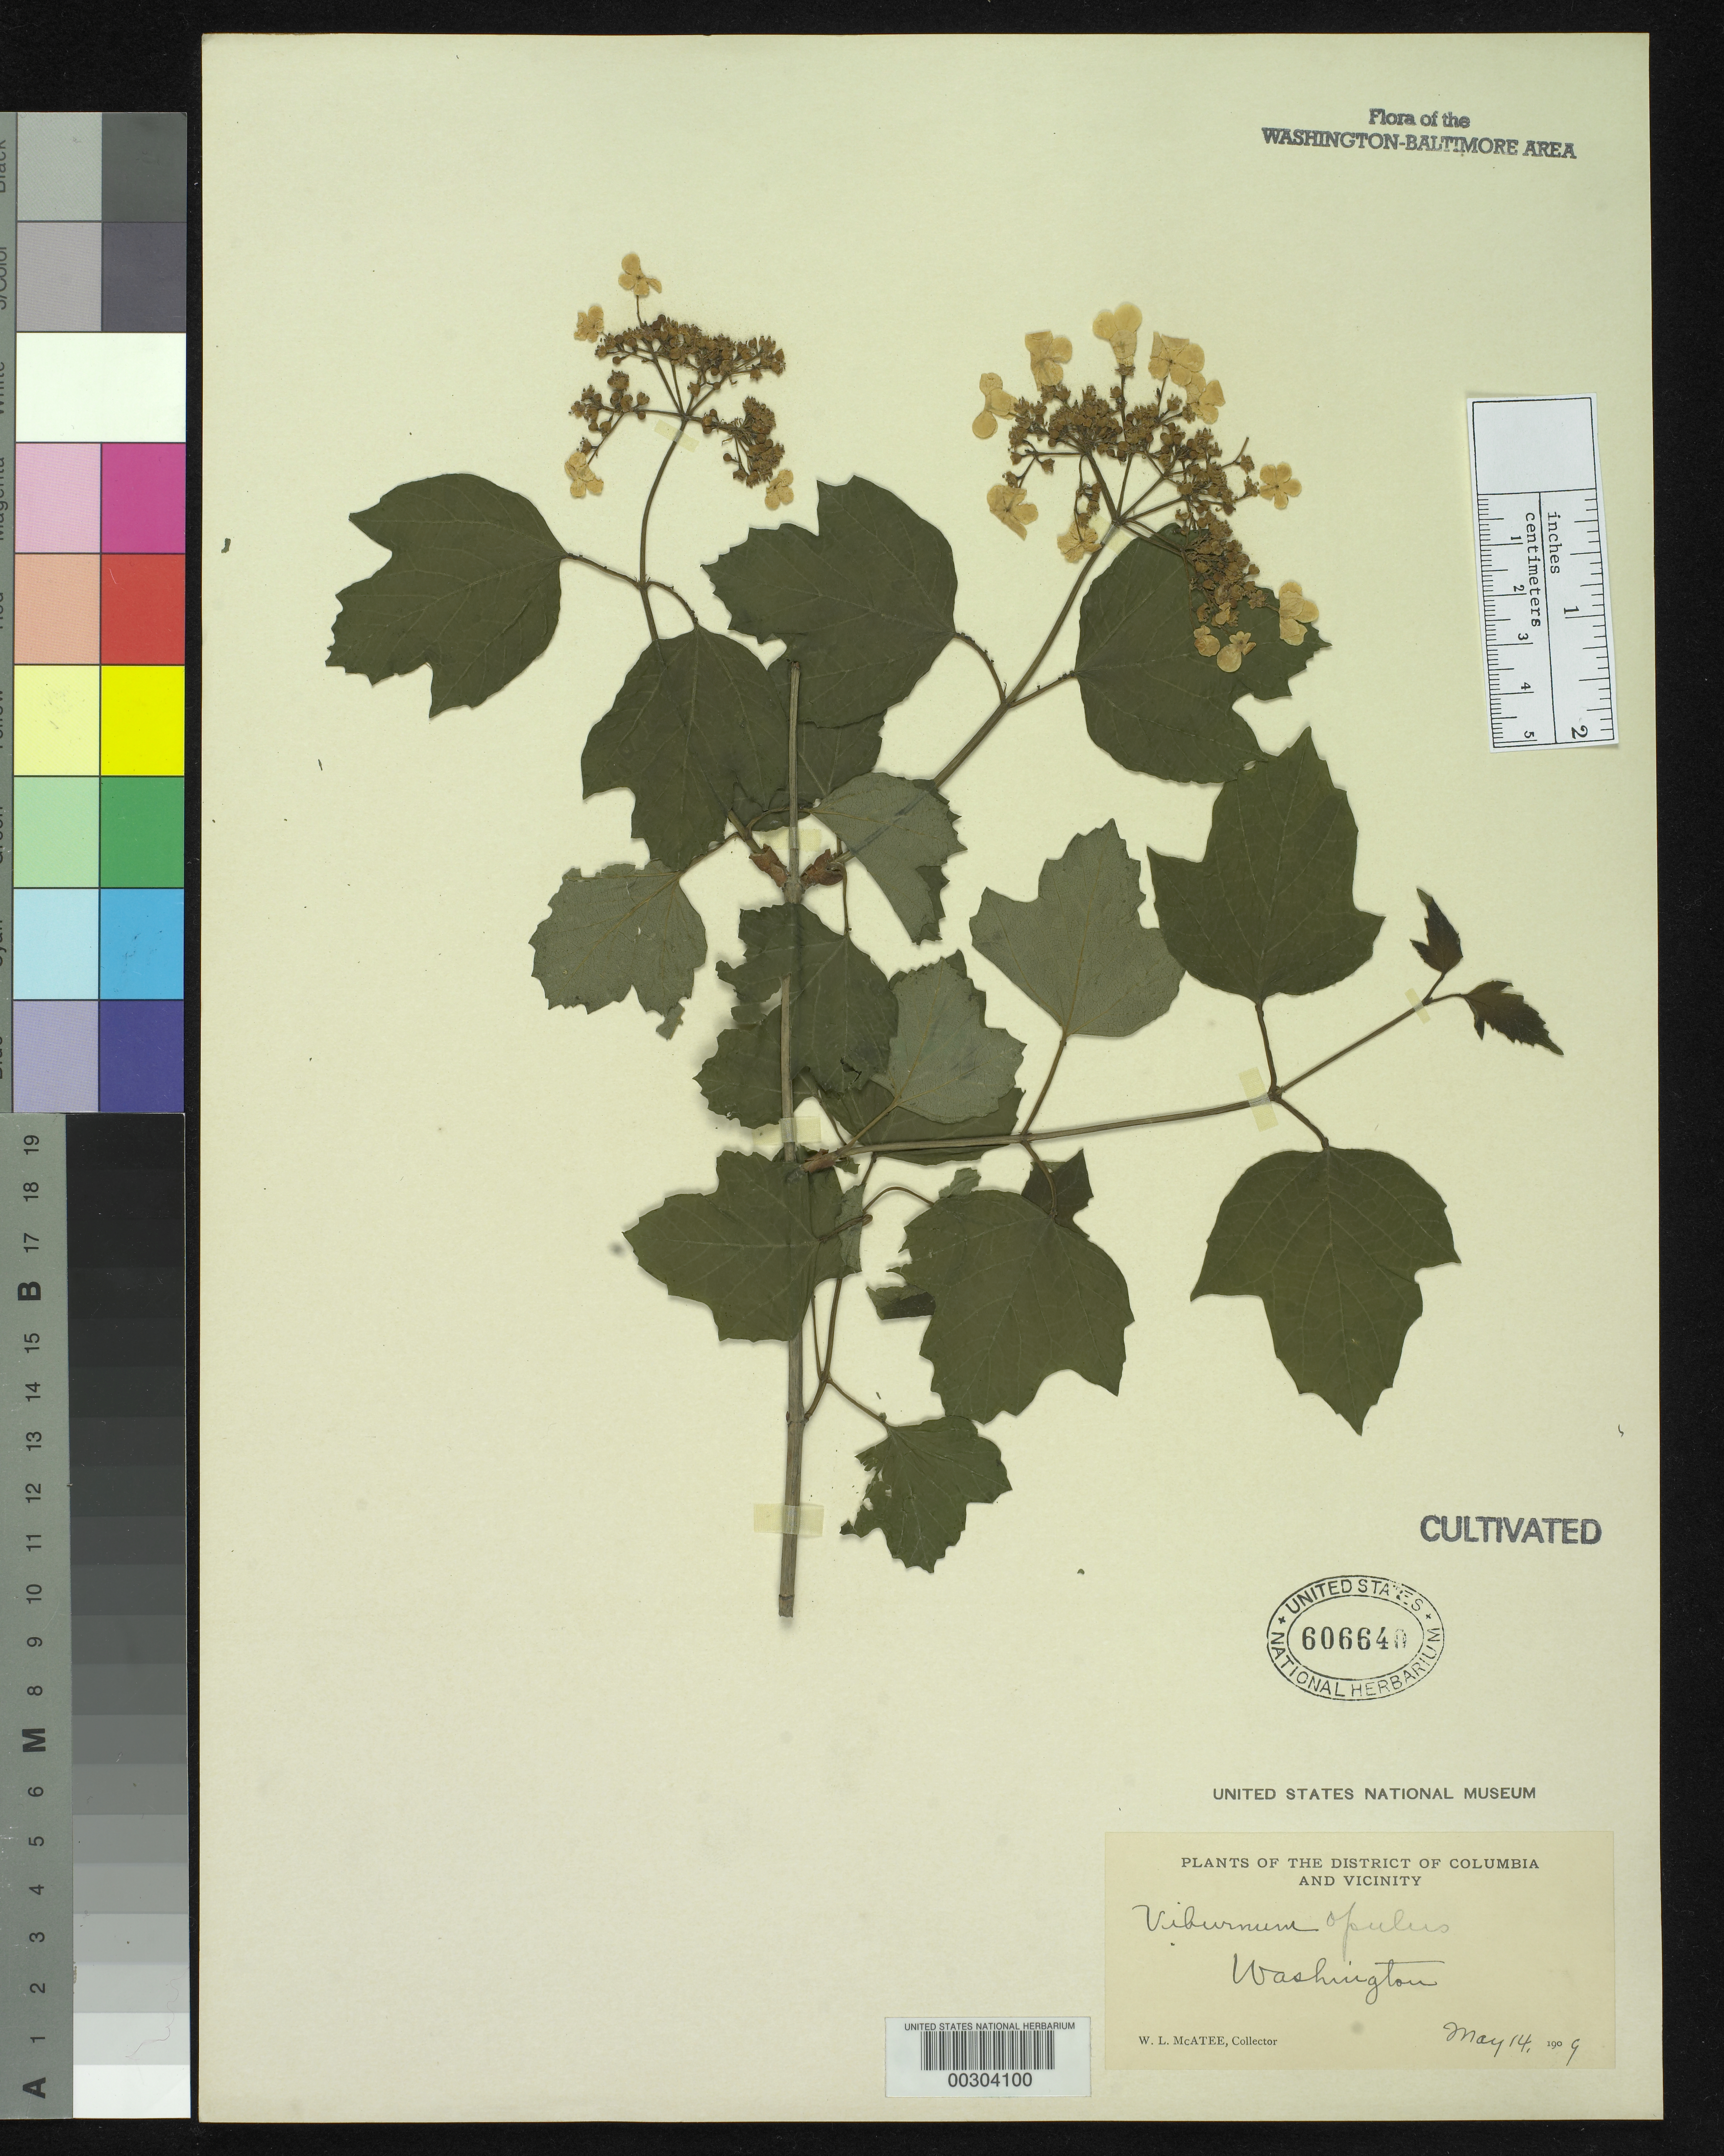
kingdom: Plantae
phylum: Tracheophyta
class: Magnoliopsida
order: Dipsacales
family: Viburnaceae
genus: Viburnum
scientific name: Viburnum opulus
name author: L.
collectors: W. McAtee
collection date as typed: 14 May 1909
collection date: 1909-05-14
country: United States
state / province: District of Columbia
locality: Washington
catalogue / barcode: US 606640